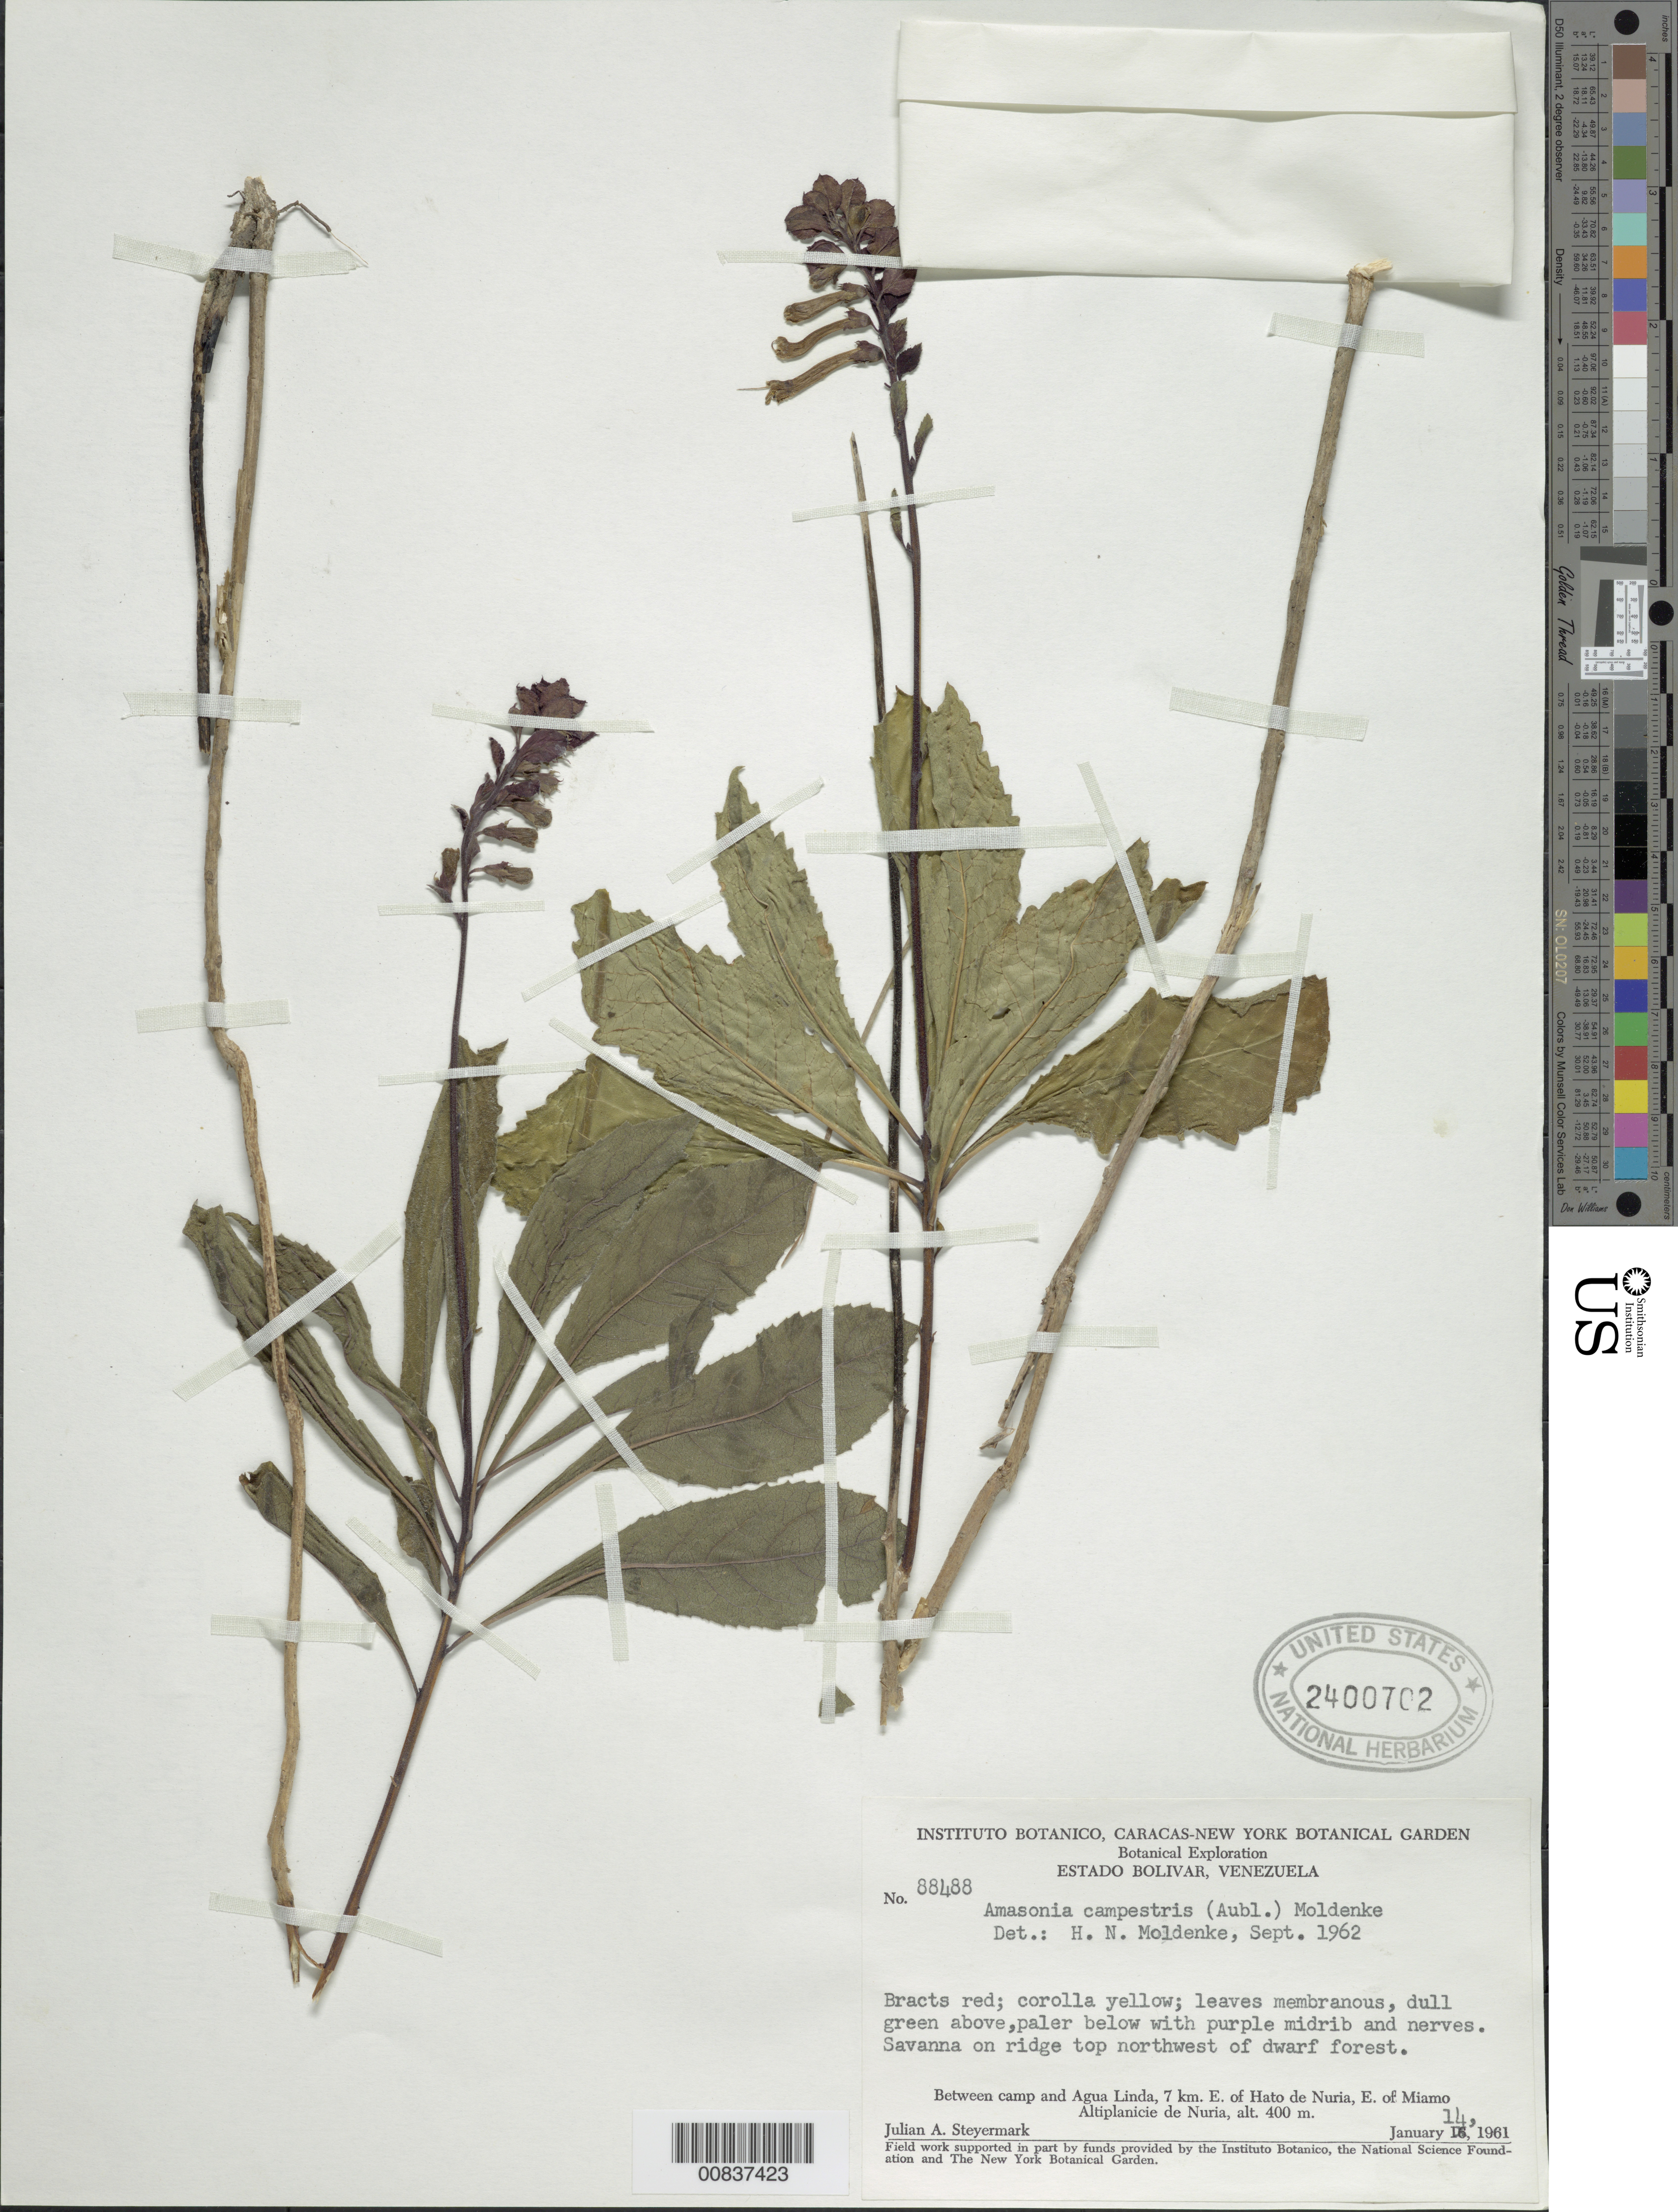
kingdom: Plantae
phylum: Tracheophyta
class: Magnoliopsida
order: Lamiales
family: Lamiaceae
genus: Amasonia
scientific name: Amasonia campestris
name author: (Aubl.) Moldenke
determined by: Moldenke, H. N.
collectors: J. Steyermark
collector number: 88488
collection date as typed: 14-Jan-61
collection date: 1961-01-14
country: Venezuela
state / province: Bolívar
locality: Agua Linda, 7 km E of Hato de Nuria, E of Miamo, Altiplanicie de Nuria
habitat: Savanna on ridge top NW of dwarf forest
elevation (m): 400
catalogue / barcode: US 2400702